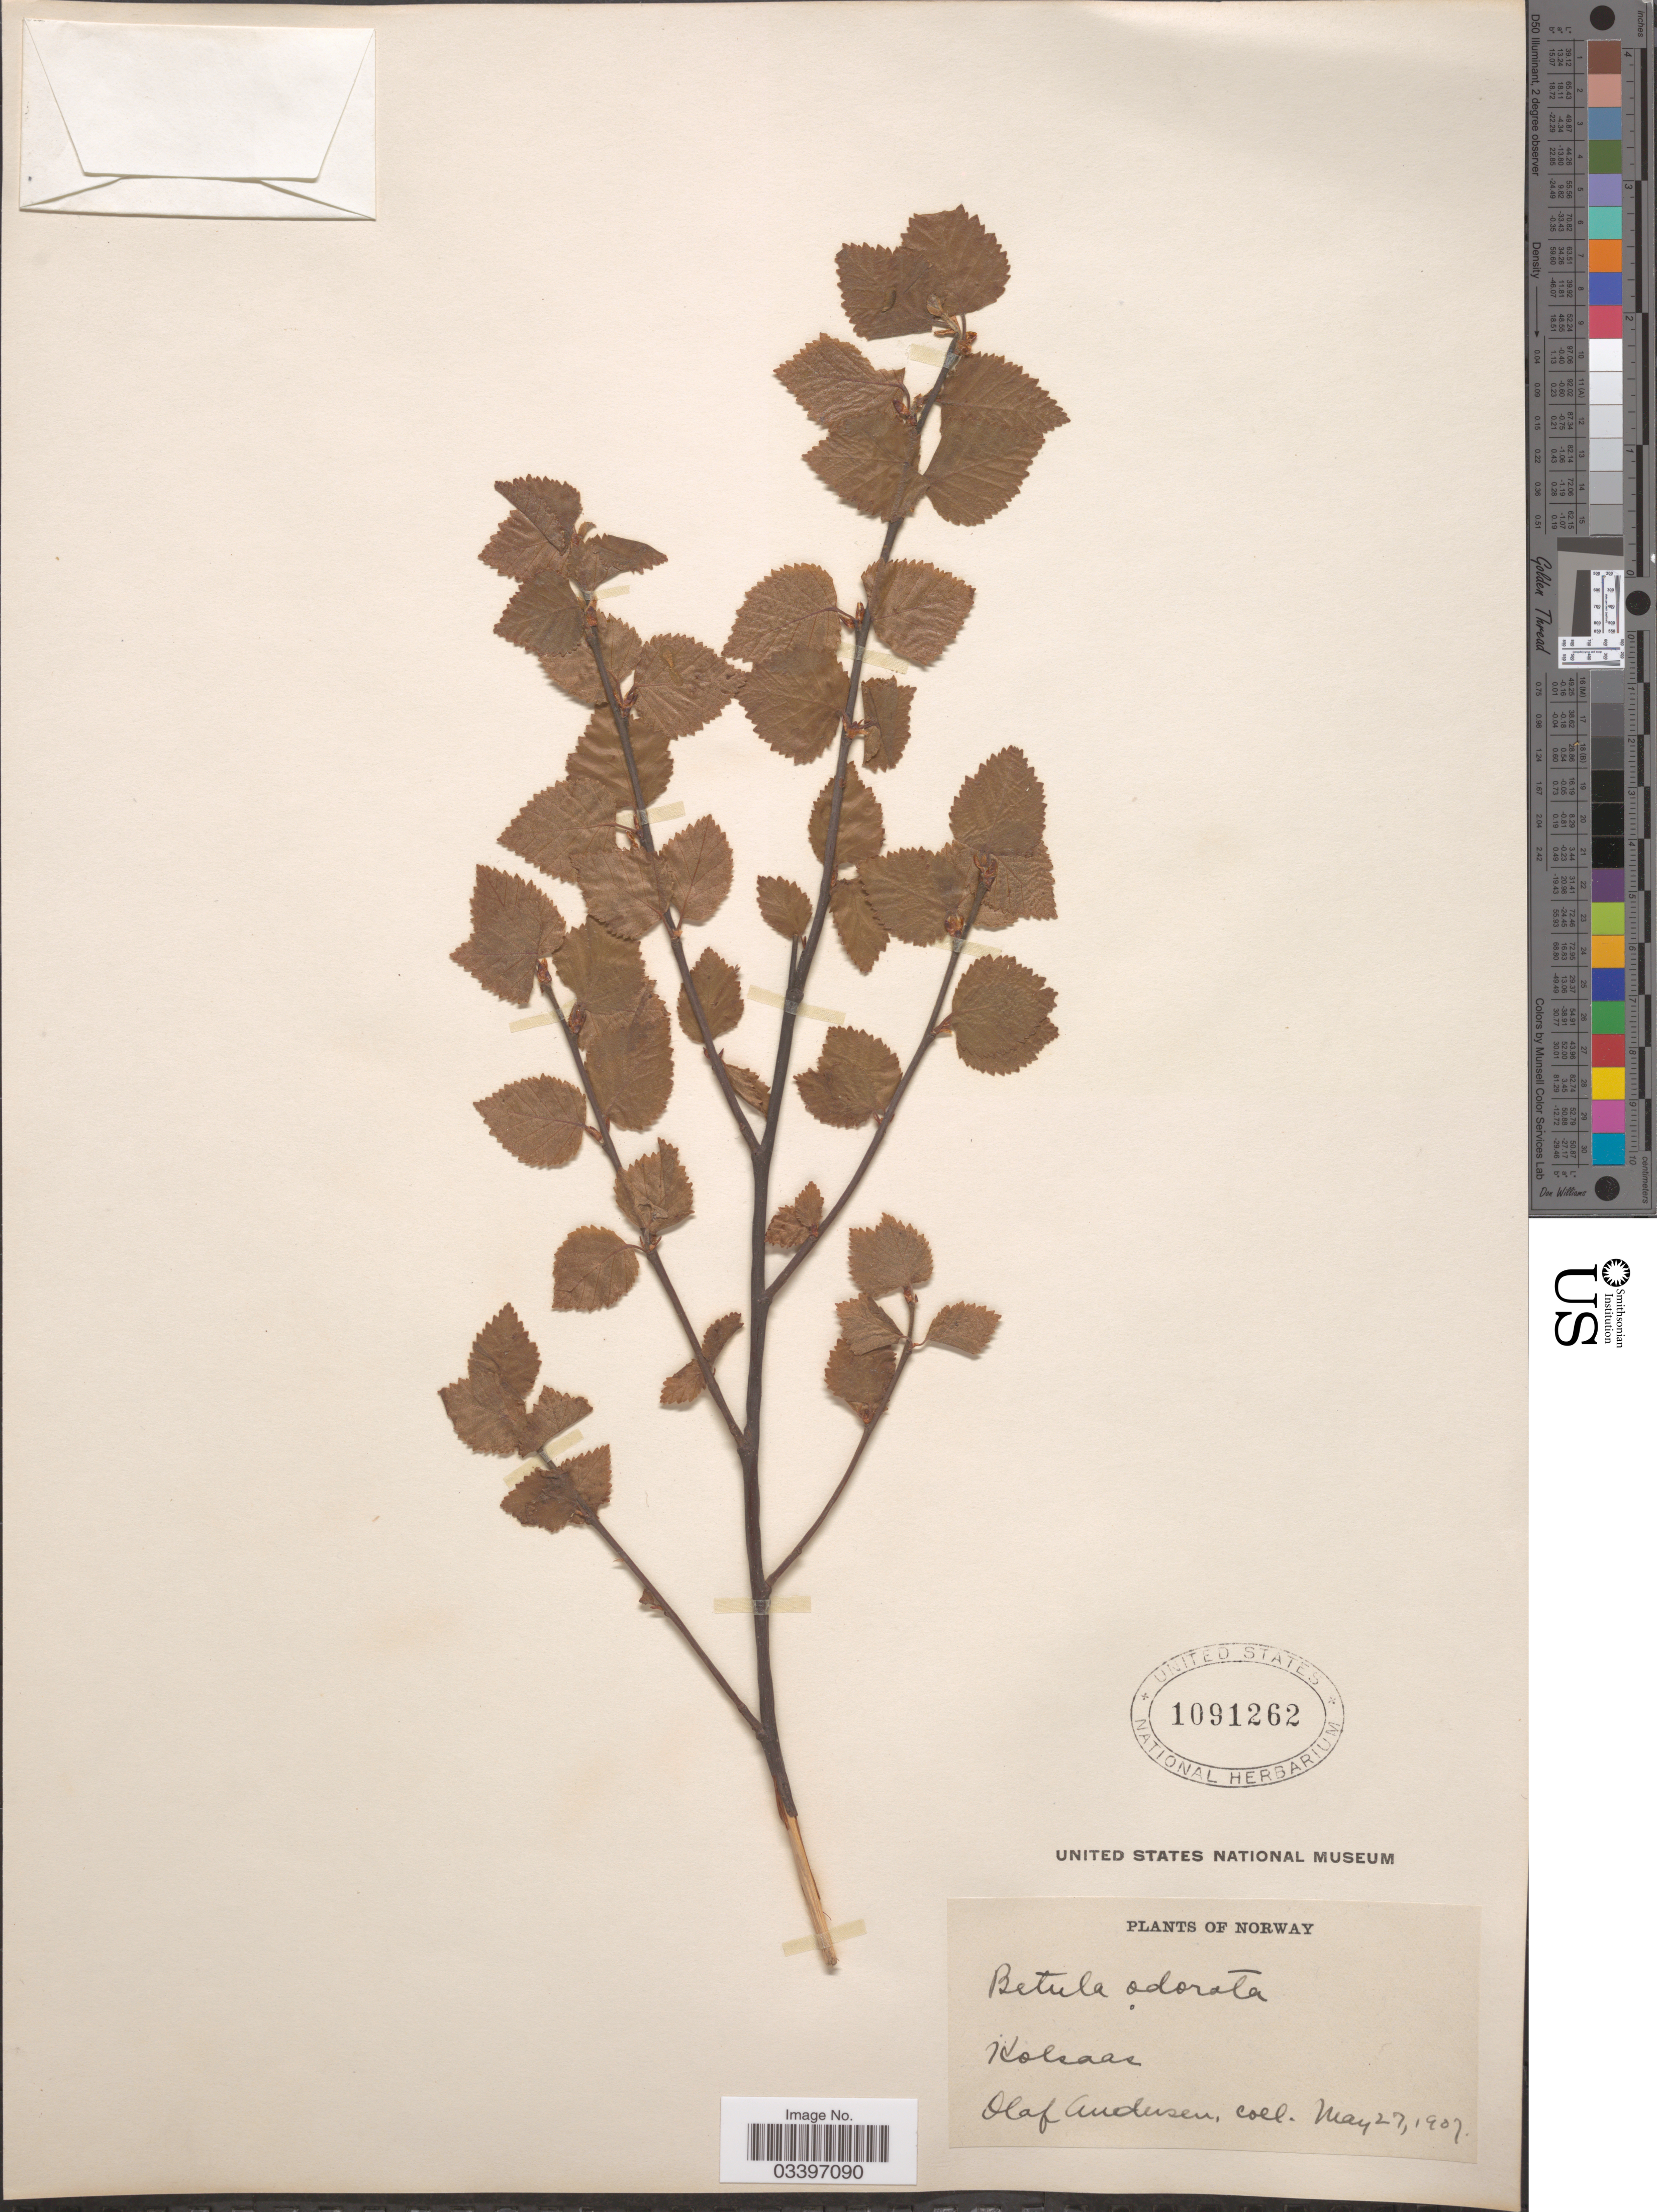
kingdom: Plantae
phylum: Tracheophyta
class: Magnoliopsida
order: Fagales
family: Betulaceae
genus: Betula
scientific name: Betula odorata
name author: Bechst.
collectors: O. Andersen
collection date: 1907-05-27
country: Norway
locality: Kolsaas.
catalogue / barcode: US 1091262